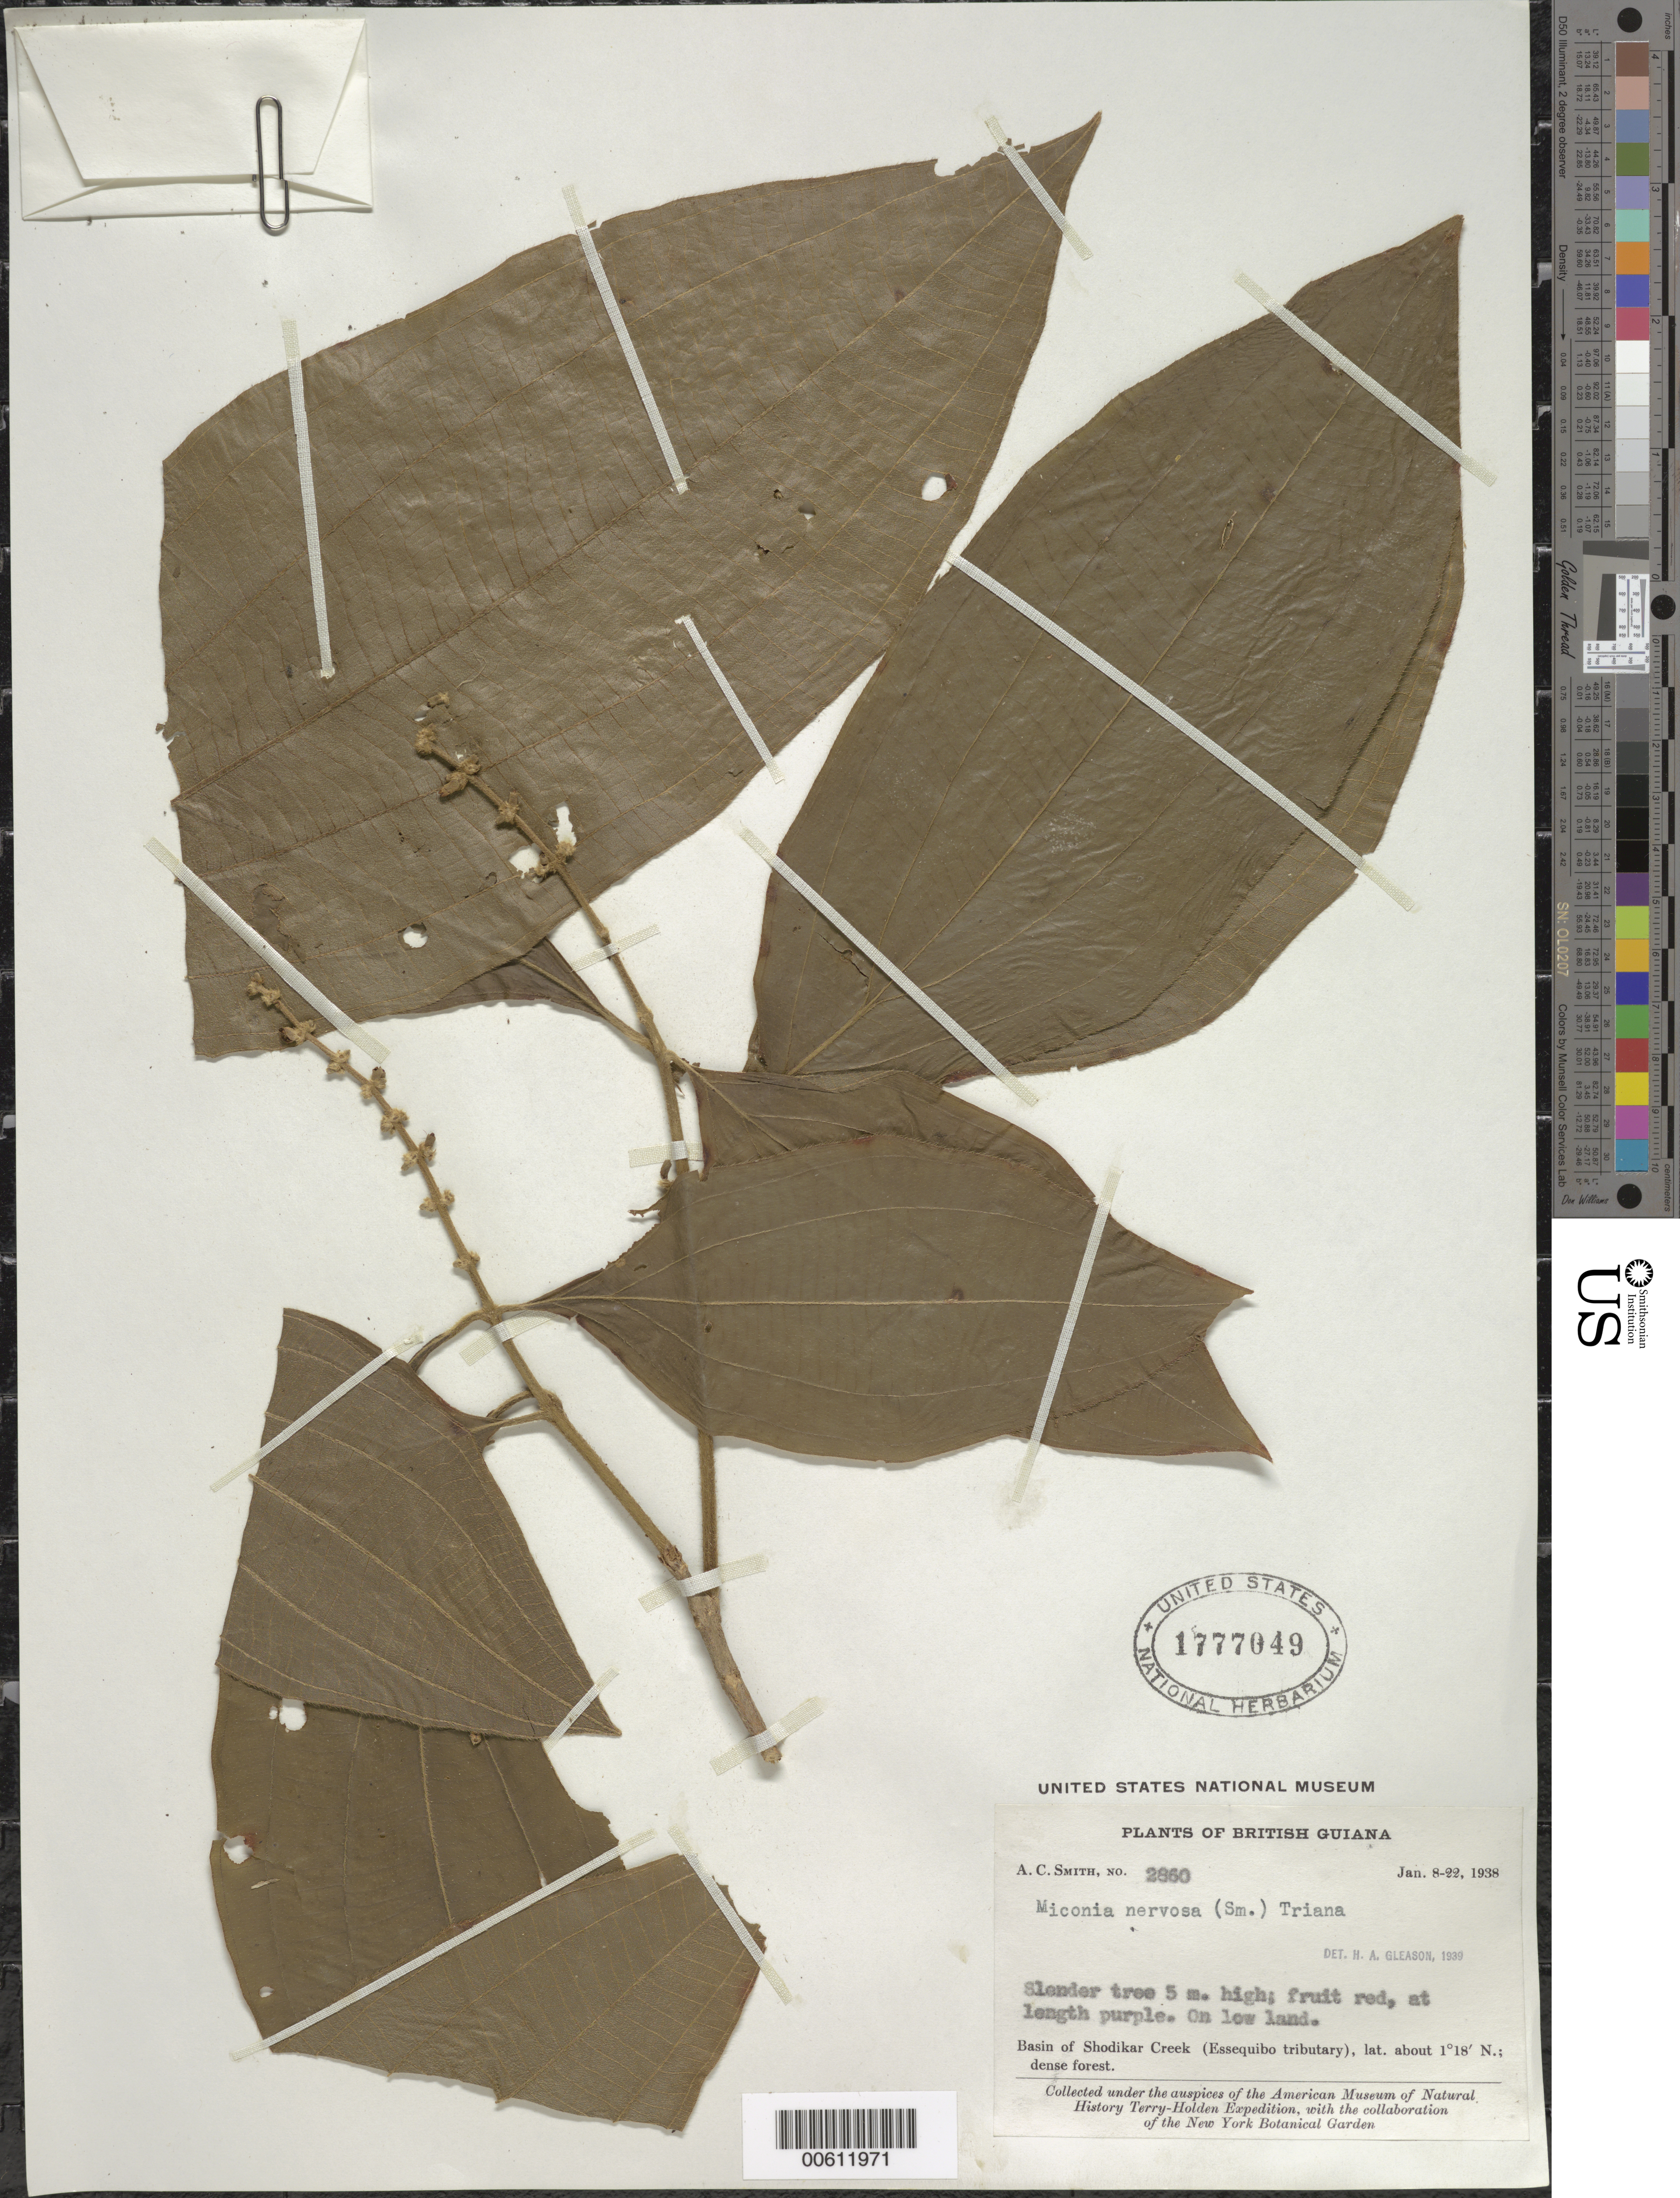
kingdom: Plantae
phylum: Tracheophyta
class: Magnoliopsida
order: Myrtales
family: Melastomataceae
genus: Miconia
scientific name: Miconia nervosa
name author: (Sm.) Triana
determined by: Gleason, H. A.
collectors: A. C. Smith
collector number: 2860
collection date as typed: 8-Jan-38 to 22-Jan-38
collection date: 1938-01-08/1938-01-22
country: Guyana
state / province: U. Takutu-U. Essequibo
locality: Shodikar Creek, basin of (Essequibo tributary), Akarai Mts.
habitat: Dense forest. On low land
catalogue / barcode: US 1777049